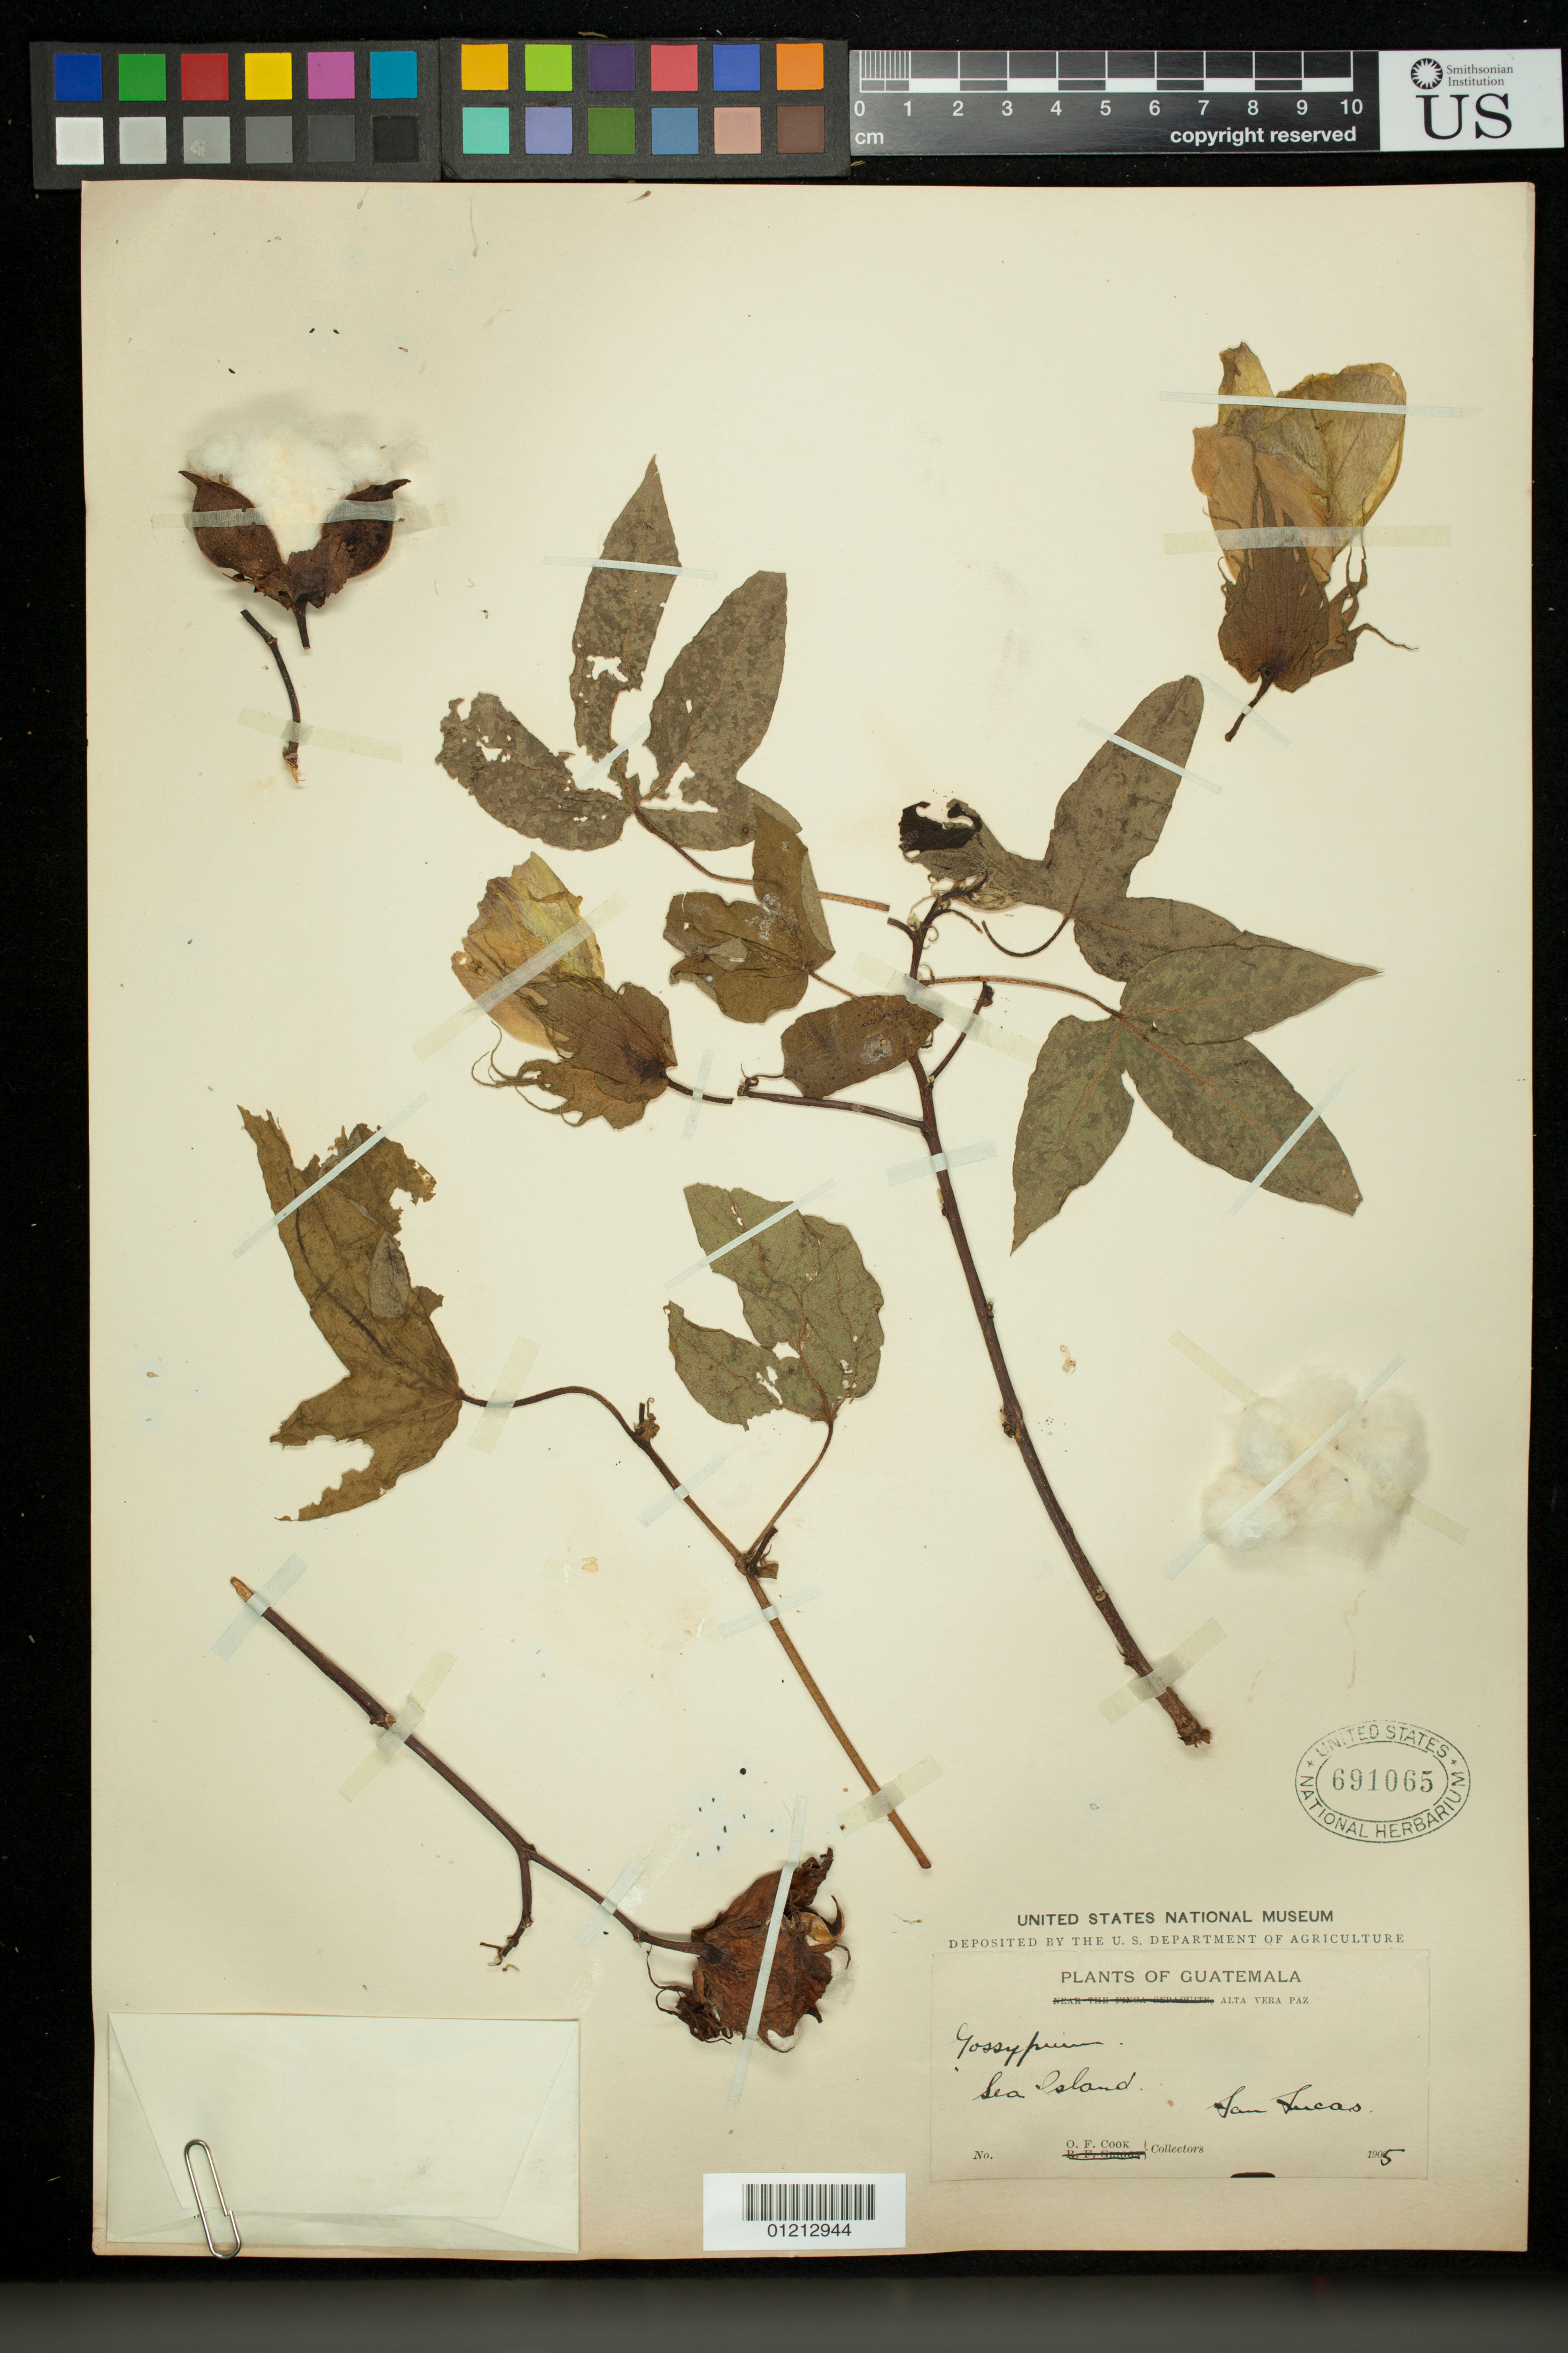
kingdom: Plantae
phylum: Tracheophyta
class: Magnoliopsida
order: Malvales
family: Malvaceae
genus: Gossypium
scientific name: Gossypium sp.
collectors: O. F. Cook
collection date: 1905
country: Guatemala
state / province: Alta Verapaz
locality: San Lucas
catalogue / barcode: US 691065